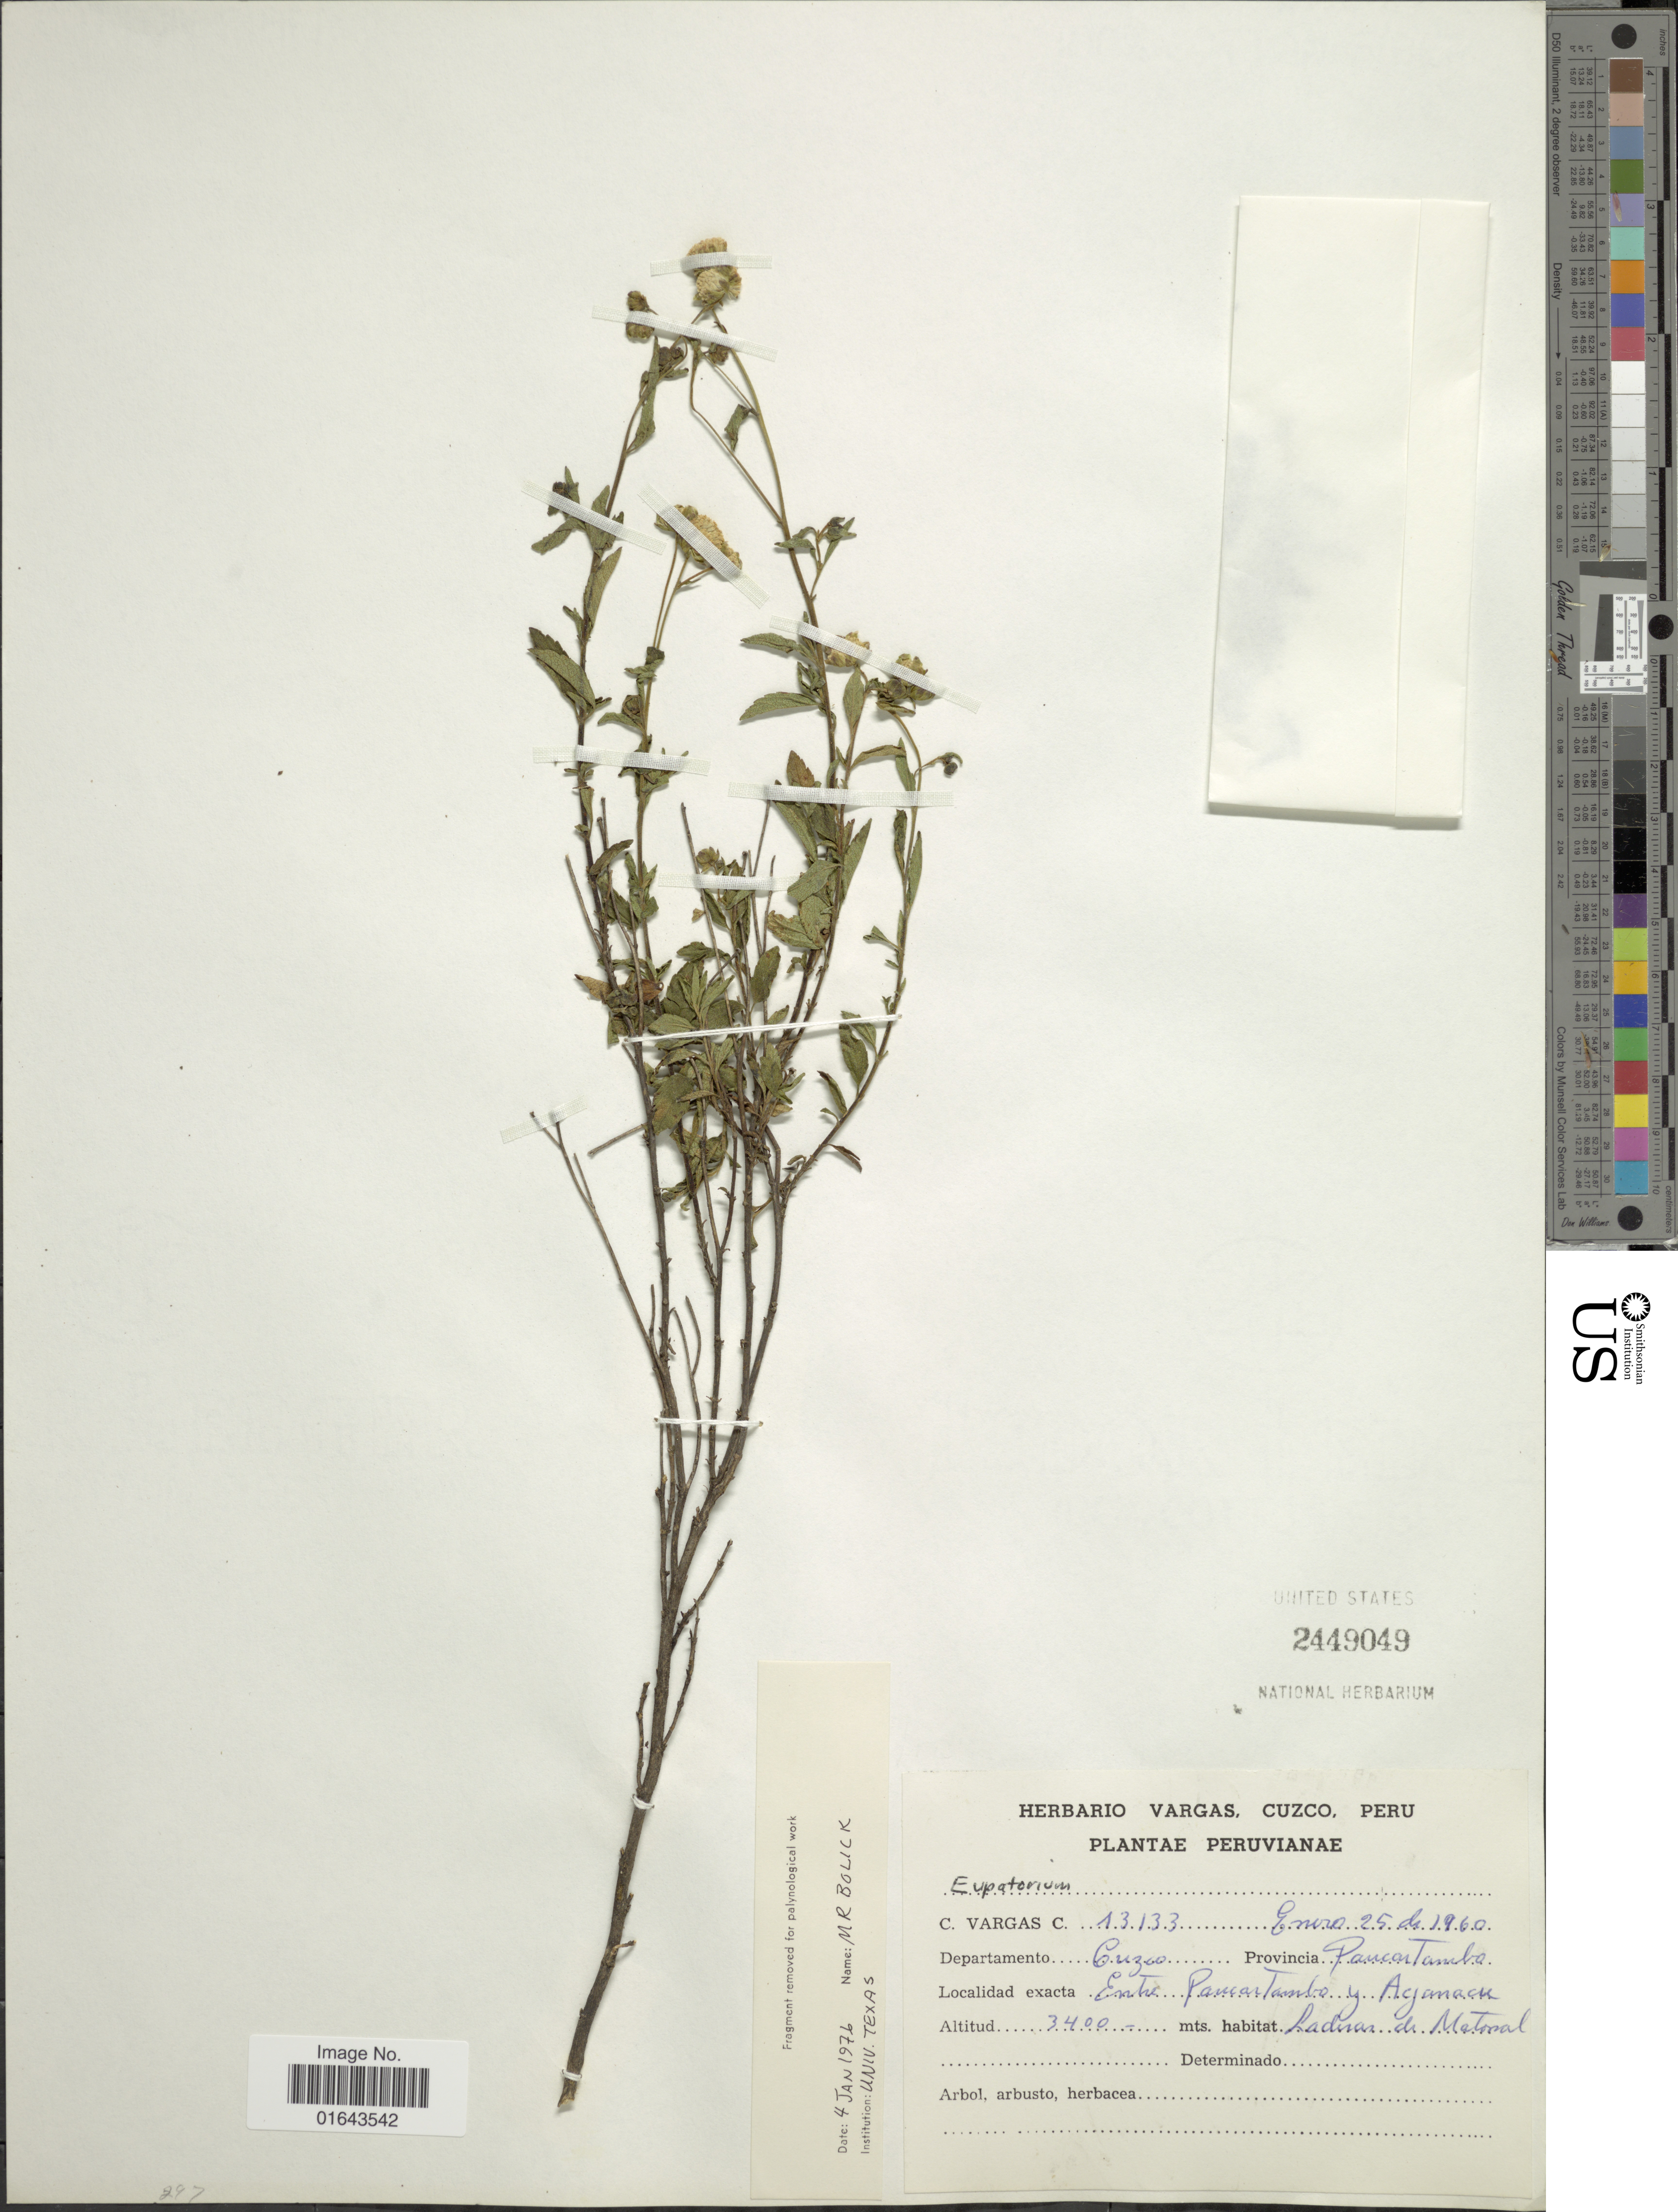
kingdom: Plantae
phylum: Tracheophyta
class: Magnoliopsida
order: Asterales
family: Asteraceae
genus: Neocuatrecasia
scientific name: Neocuatrecasia mancoana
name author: (B.L. Rob.) R.M. King & H. Rob.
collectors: C. Vargas Calderón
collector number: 13133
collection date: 1960-01-25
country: Peru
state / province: Cusco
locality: Departamento Cuzco. Provincia Paucartambo. Entre Paucartambo y Agamacu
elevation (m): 3400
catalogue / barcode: US 2449049